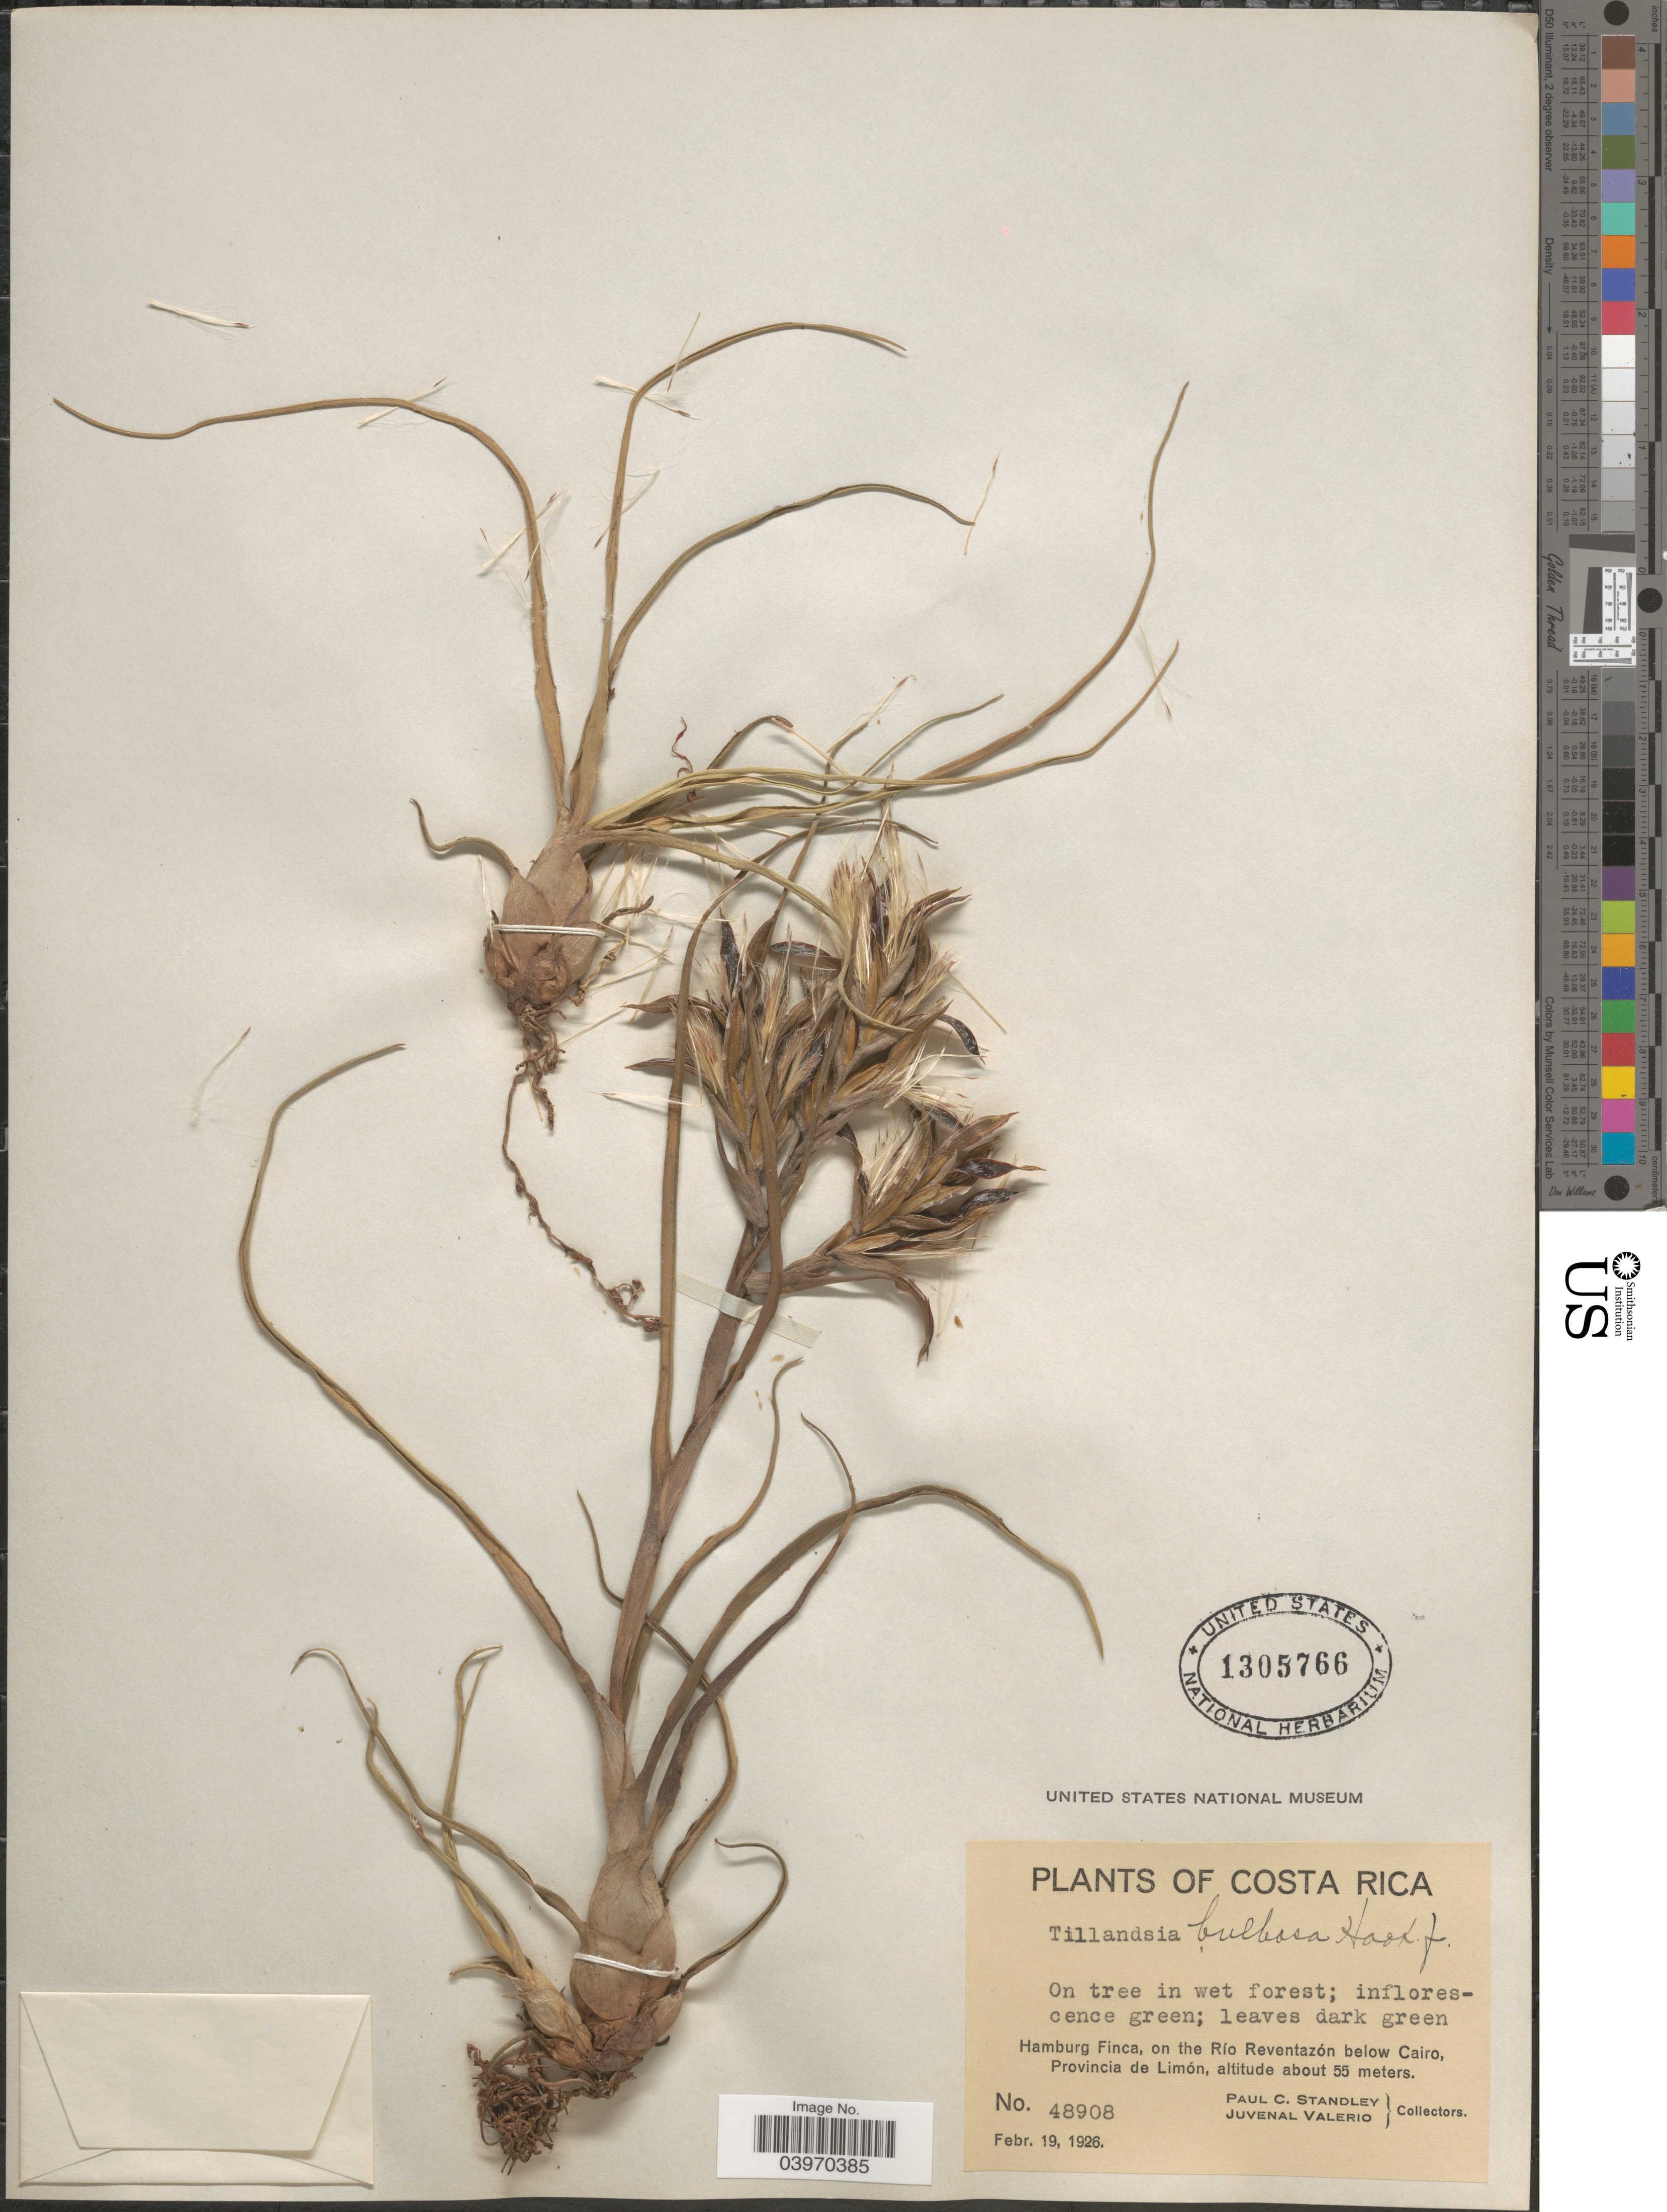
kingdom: Plantae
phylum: Tracheophyta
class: Liliopsida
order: Poales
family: Bromeliaceae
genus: Tillandsia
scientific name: Tillandsia bulbosa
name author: Hook.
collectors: P. C. Standley & J. Valerio R.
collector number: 48908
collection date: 1926-02-19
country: Costa Rica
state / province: Limón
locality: Hamburg Finca, on the Río Reventazón below Cairo.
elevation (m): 55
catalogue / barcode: US 1305766